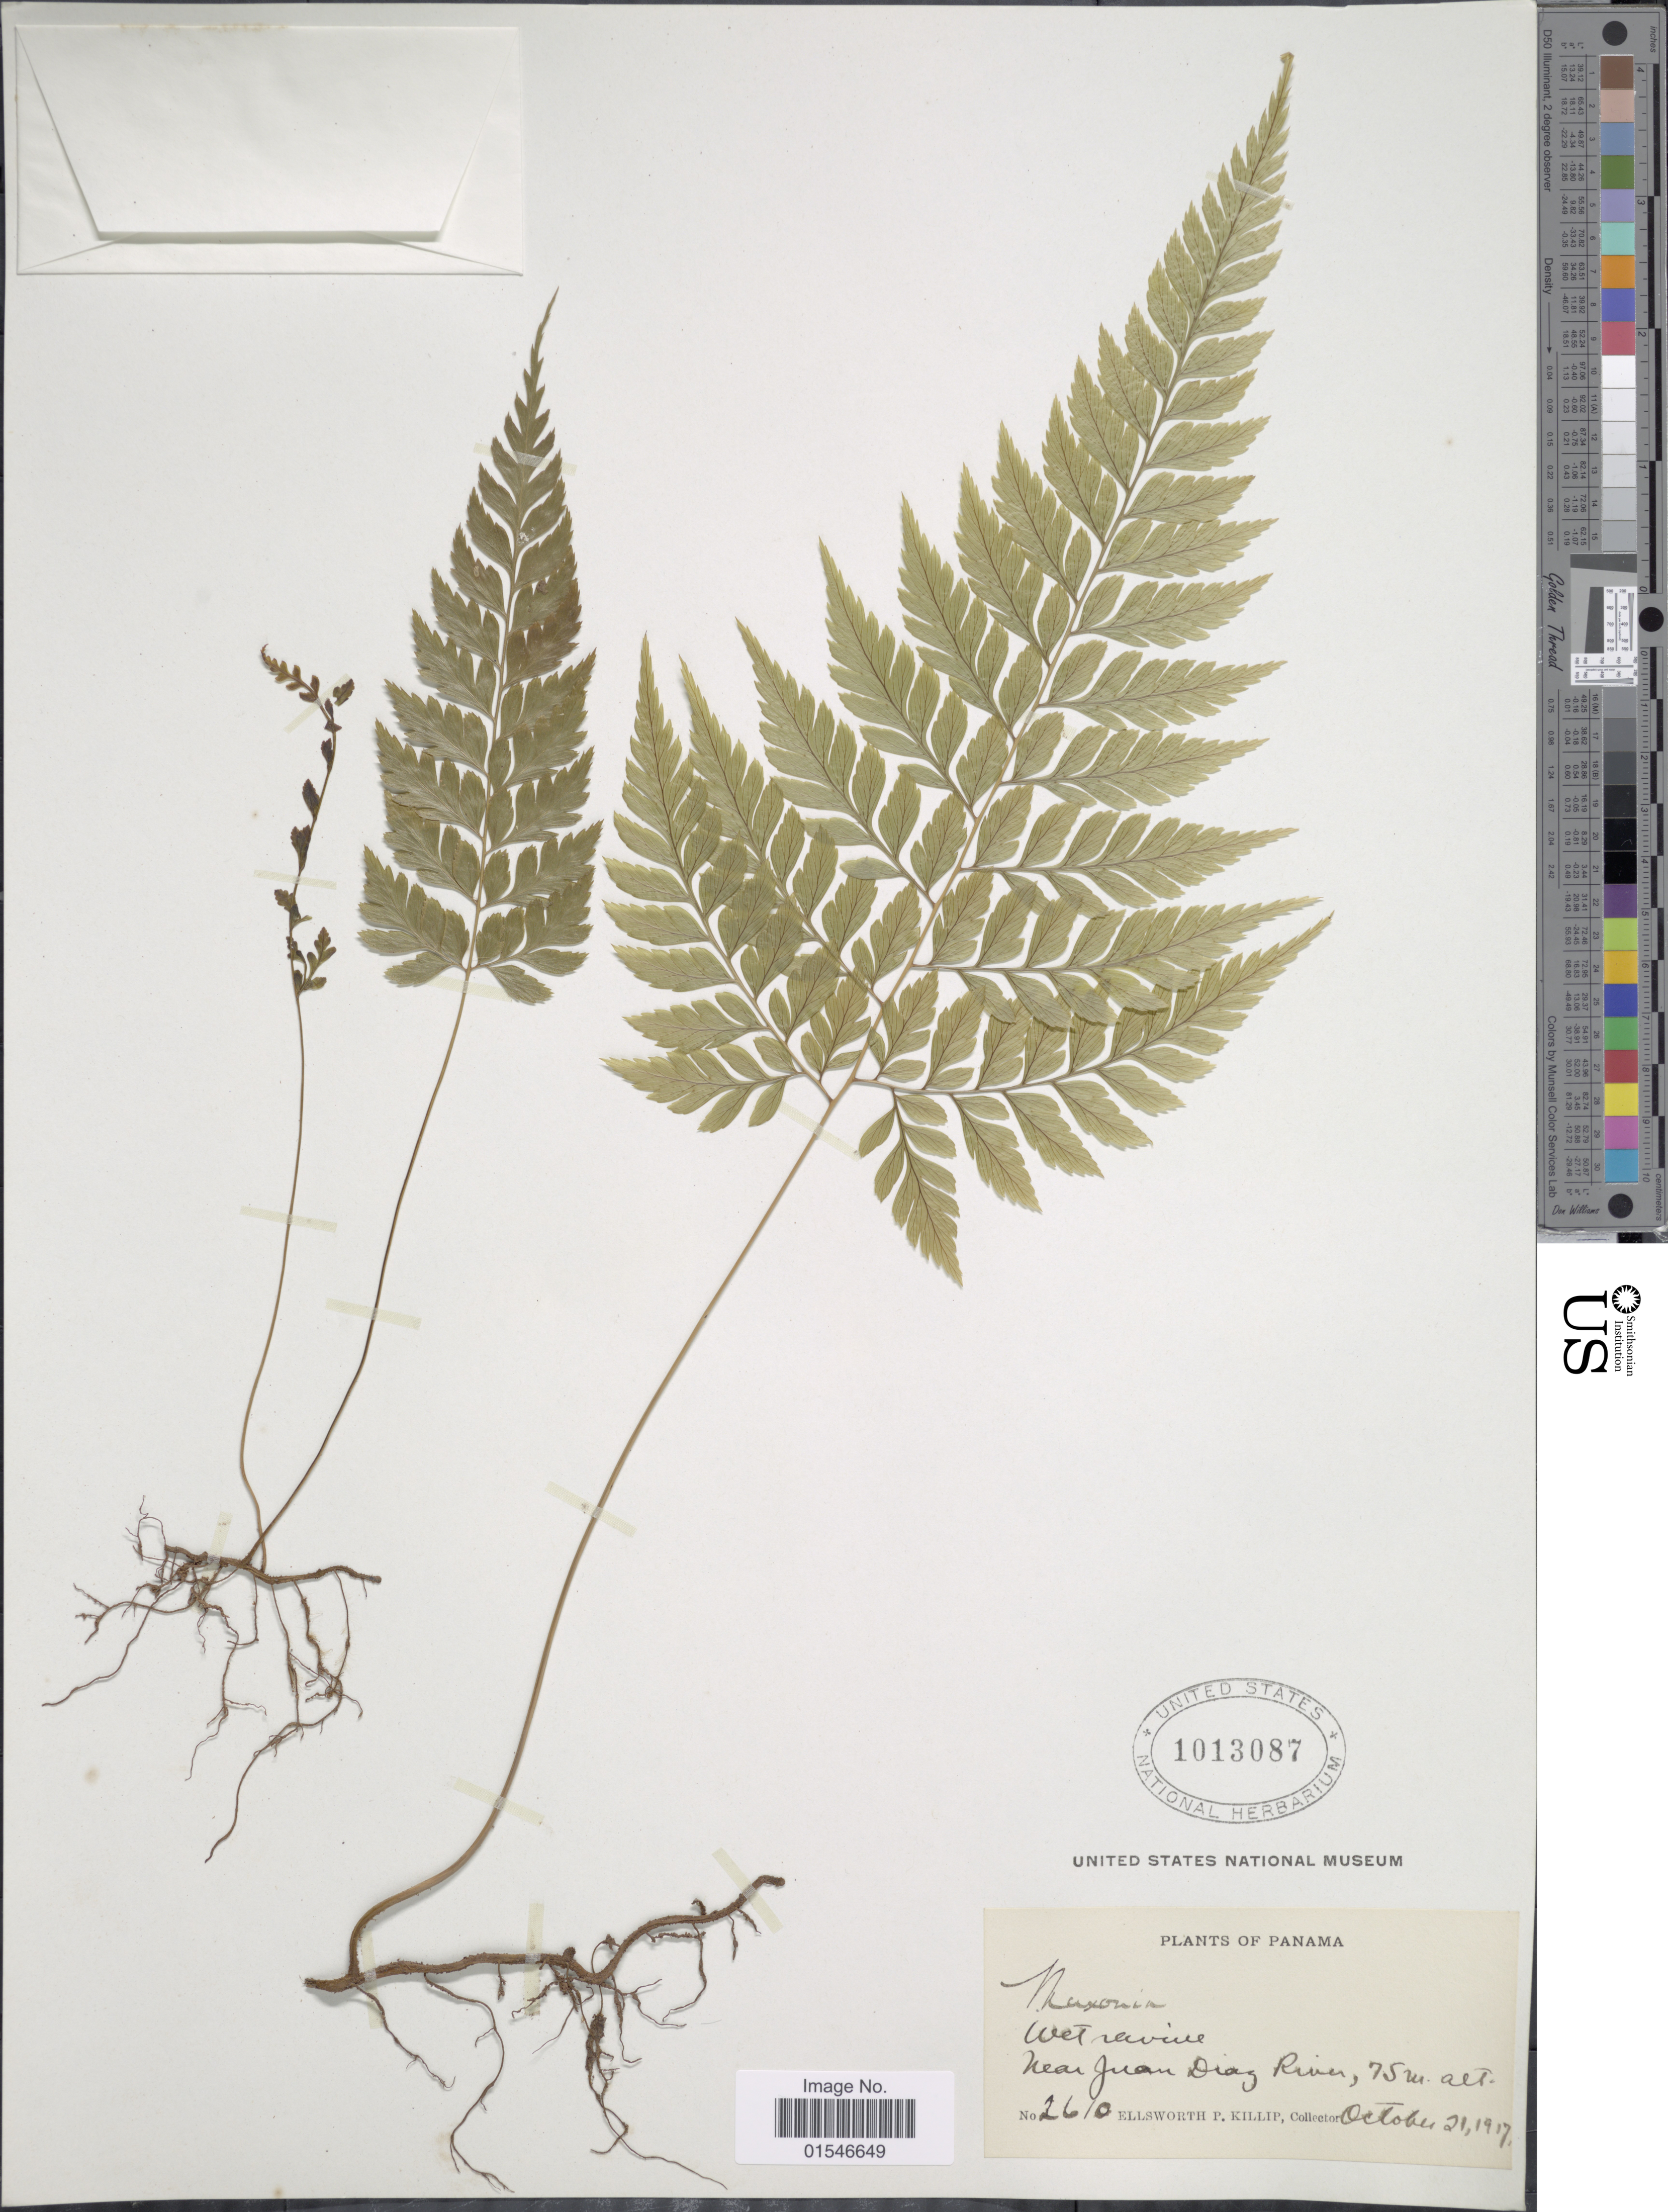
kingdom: Plantae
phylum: Tracheophyta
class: Polypodiopsida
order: Polypodiales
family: Dryopteridaceae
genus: Maxonia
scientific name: Maxonia apiifolia var. dualis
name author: (Donn. Sm.) C. Chr.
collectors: E. P. Killip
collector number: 2610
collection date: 1917-10-21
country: Panama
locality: Wet ravine near Juan Diaz River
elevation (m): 75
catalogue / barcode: US 1013087